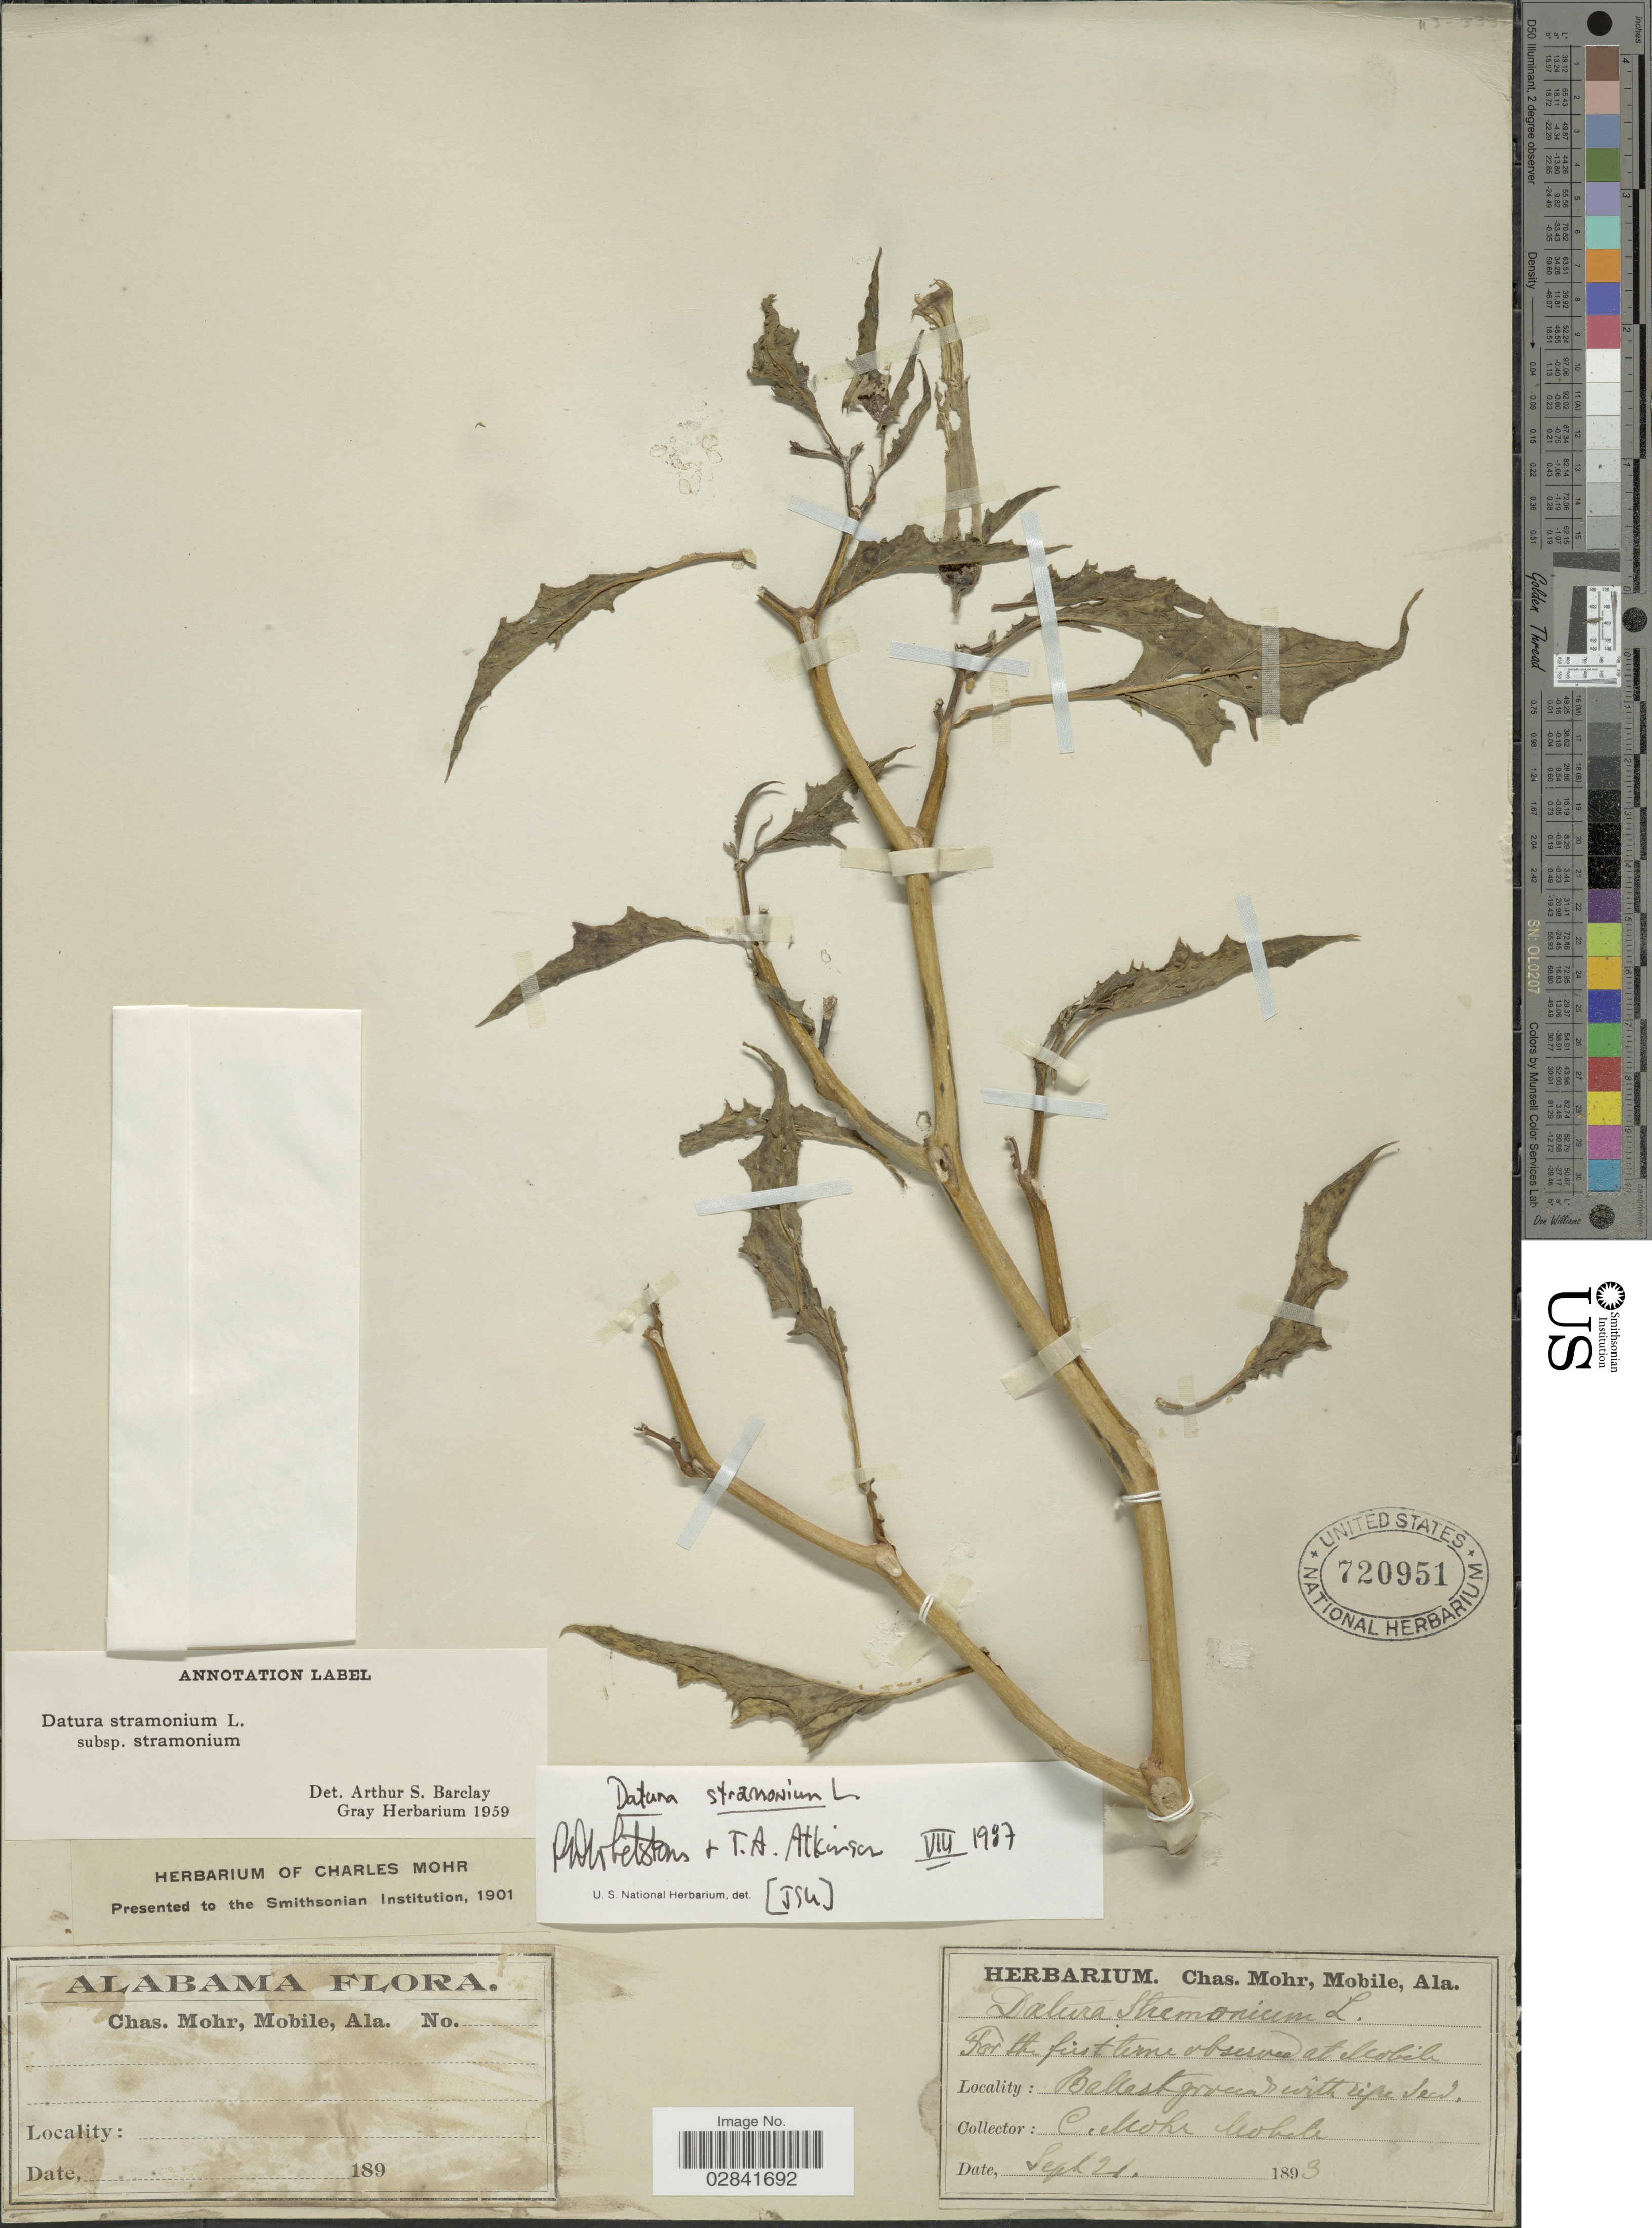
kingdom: Plantae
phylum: Tracheophyta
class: Magnoliopsida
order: Solanales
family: Solanaceae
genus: Datura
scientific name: Datura stramonium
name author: L.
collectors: Mohr, C. T. (herbarium)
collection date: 1893-09-21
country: United States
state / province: Alabama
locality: Mobile.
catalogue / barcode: US 720951